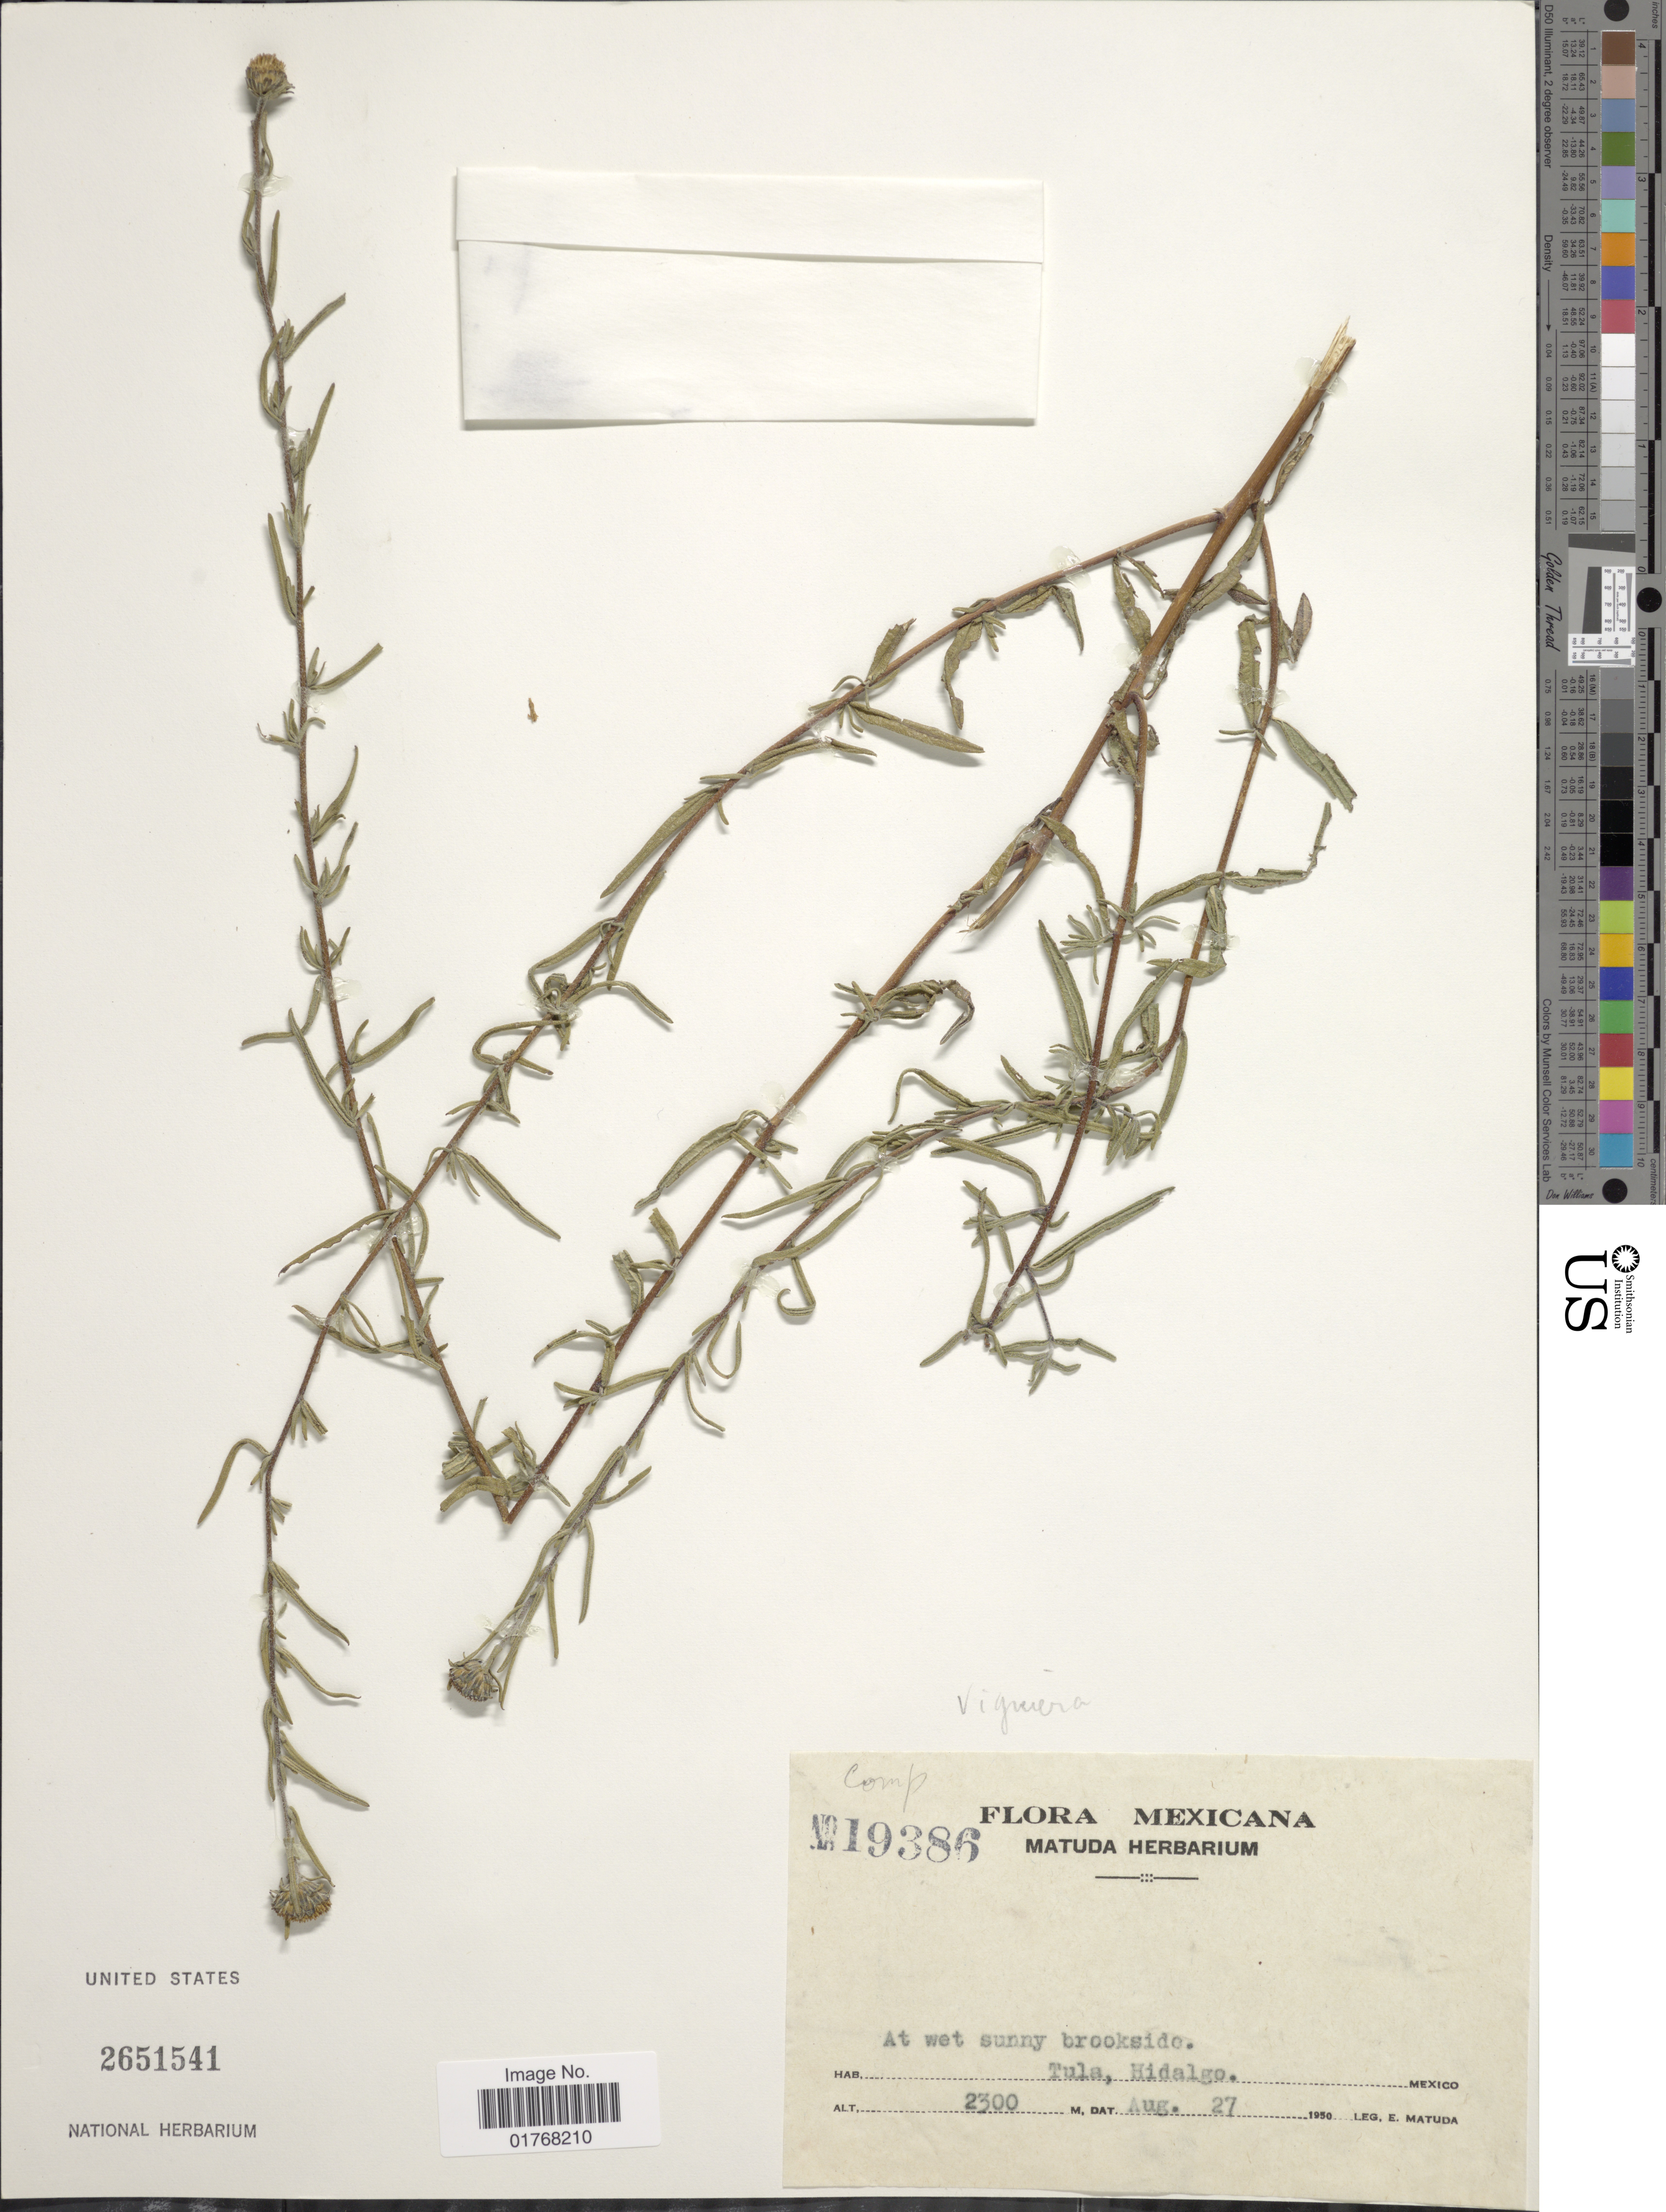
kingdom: Plantae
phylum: Tracheophyta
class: Magnoliopsida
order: Asterales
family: Asteraceae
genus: Viguiera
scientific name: Viguiera linearis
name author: (Cav.) Sch. Bip.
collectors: E. Matuda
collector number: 19386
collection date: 1950-08-27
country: Mexico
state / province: Hidalgo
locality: Atw et sunny brookside, Tula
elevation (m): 2300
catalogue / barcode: US 2651541